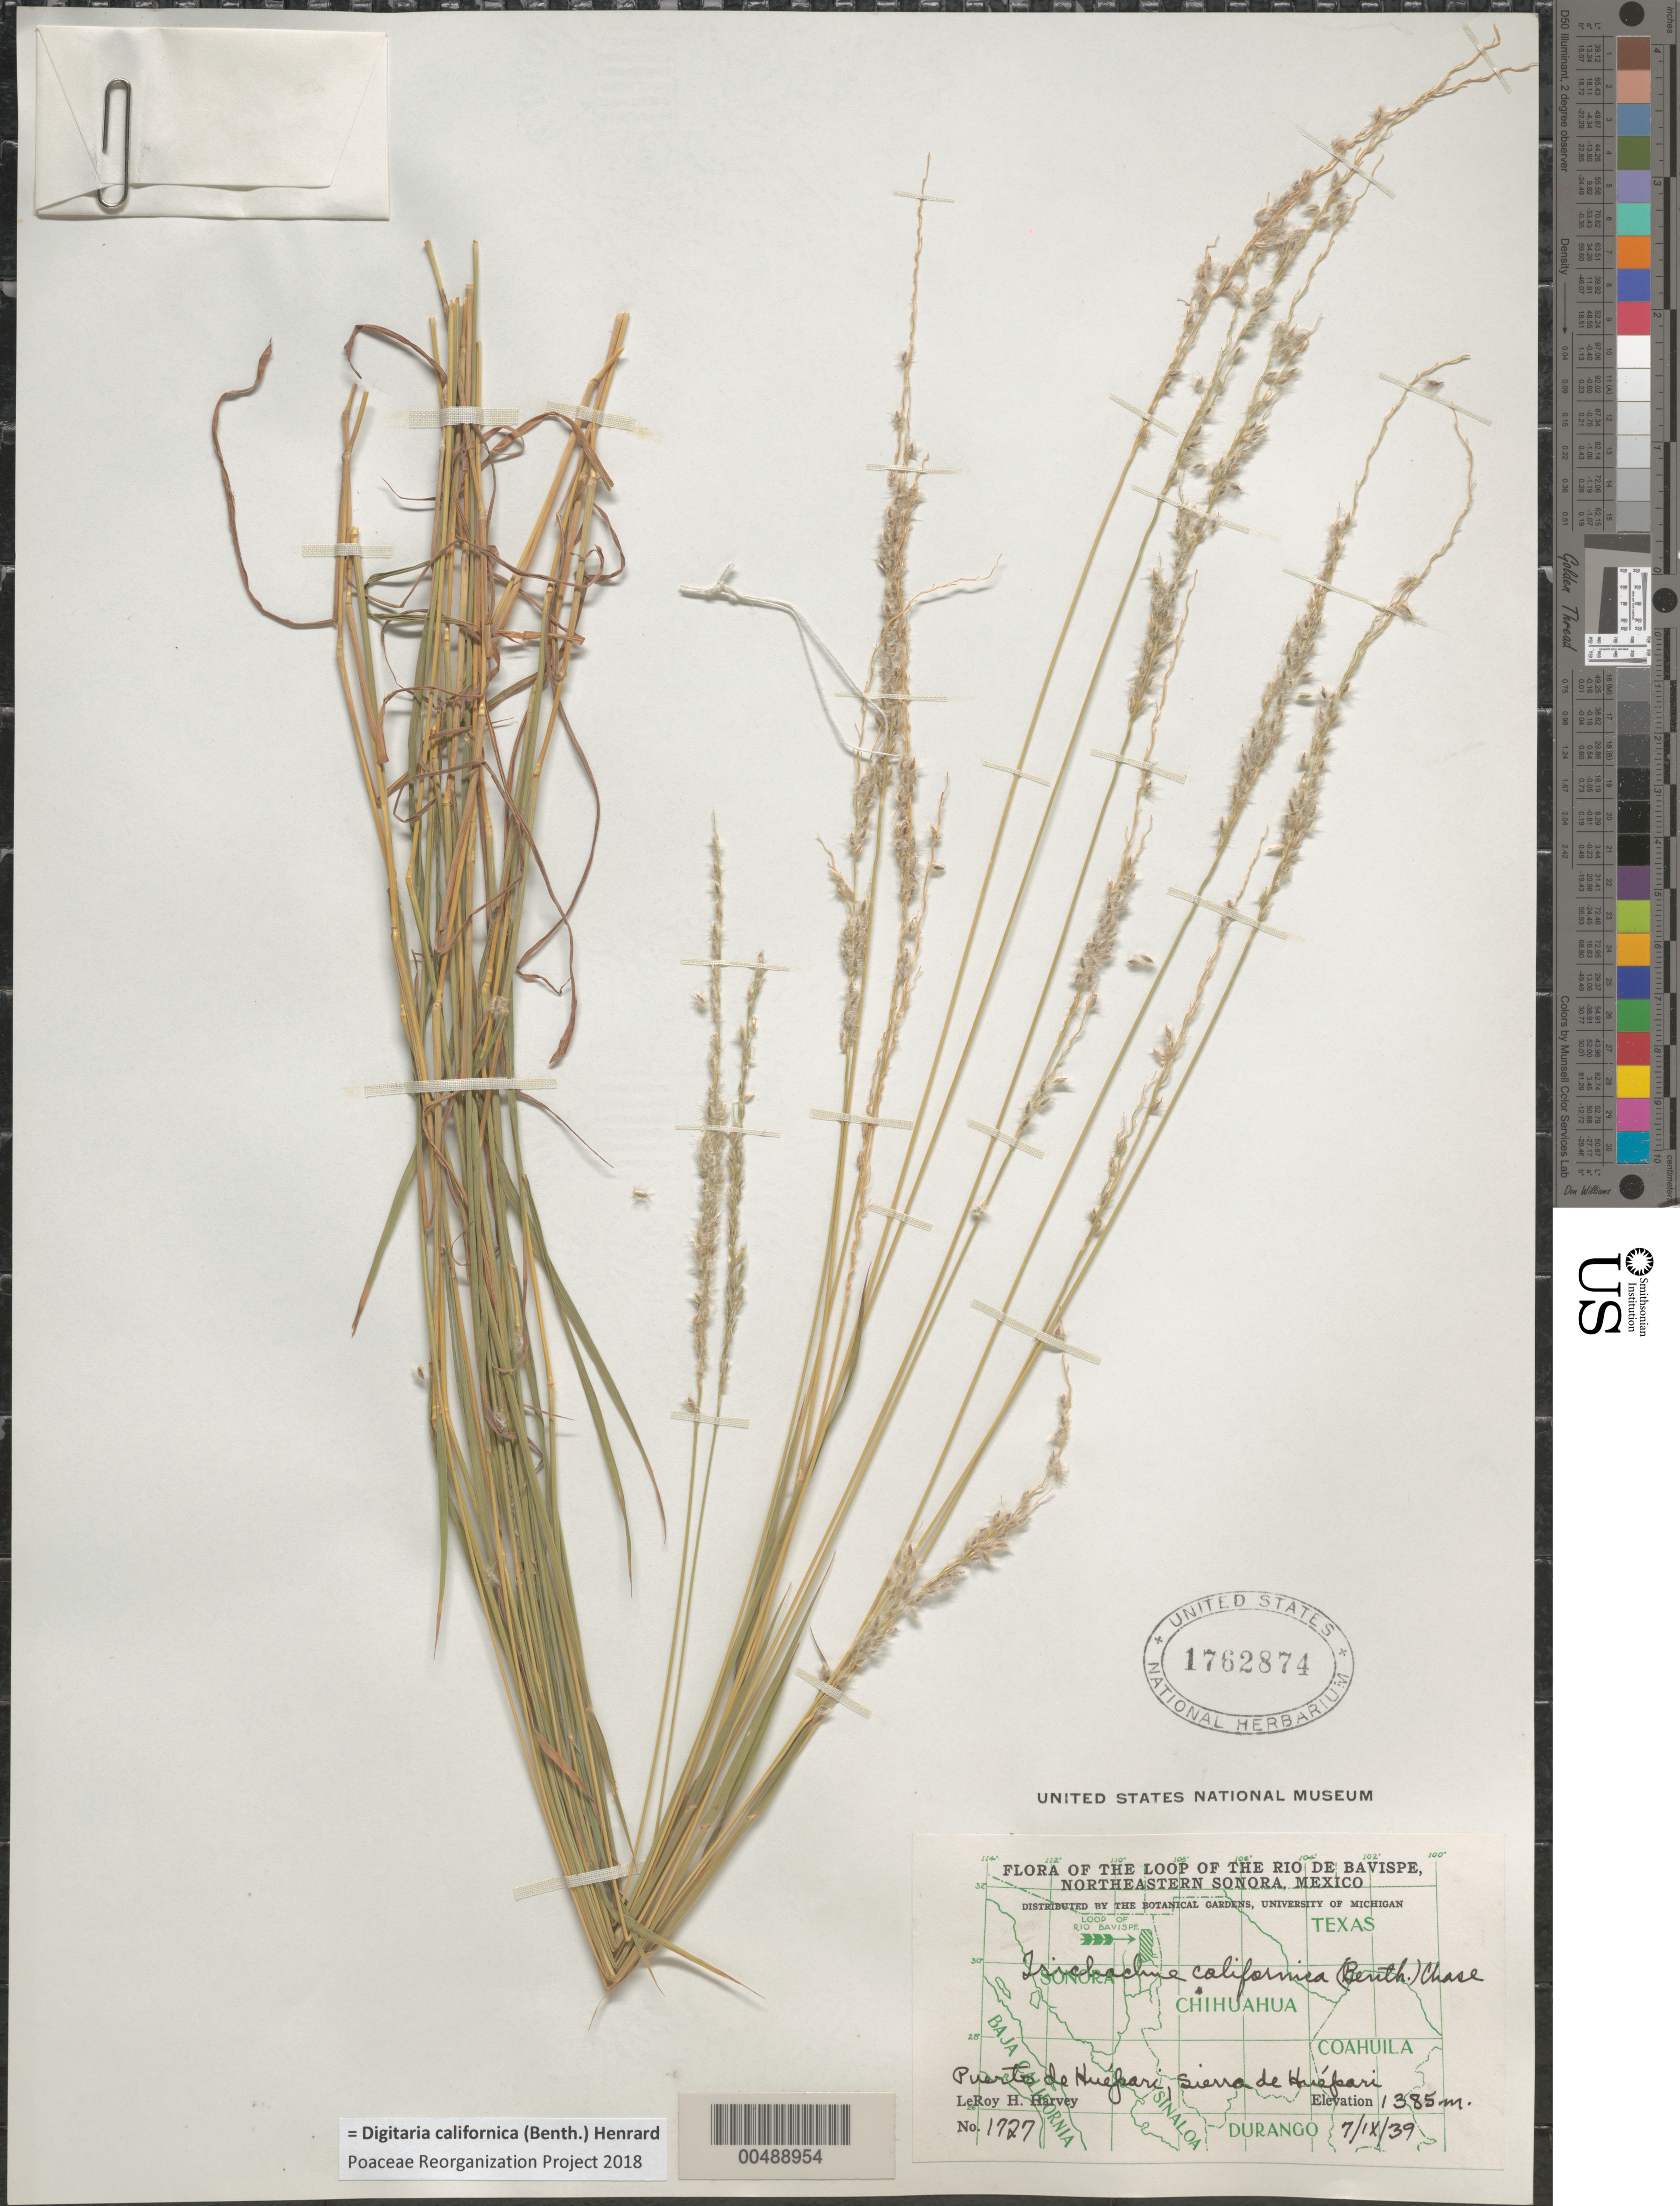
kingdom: Plantae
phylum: Tracheophyta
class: Liliopsida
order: Poales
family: Poaceae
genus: Digitaria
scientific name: Digitaria californica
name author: (Benth.) Henr.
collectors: L. H. Harvey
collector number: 1727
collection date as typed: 7 Sep 1939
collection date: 1939-09-07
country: Mexico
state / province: Sonora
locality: Puerto de Huépari, Sierra de Huépari, Loop of the Rio de Bavispe, NE Sonora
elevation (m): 1385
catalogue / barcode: US 1762874